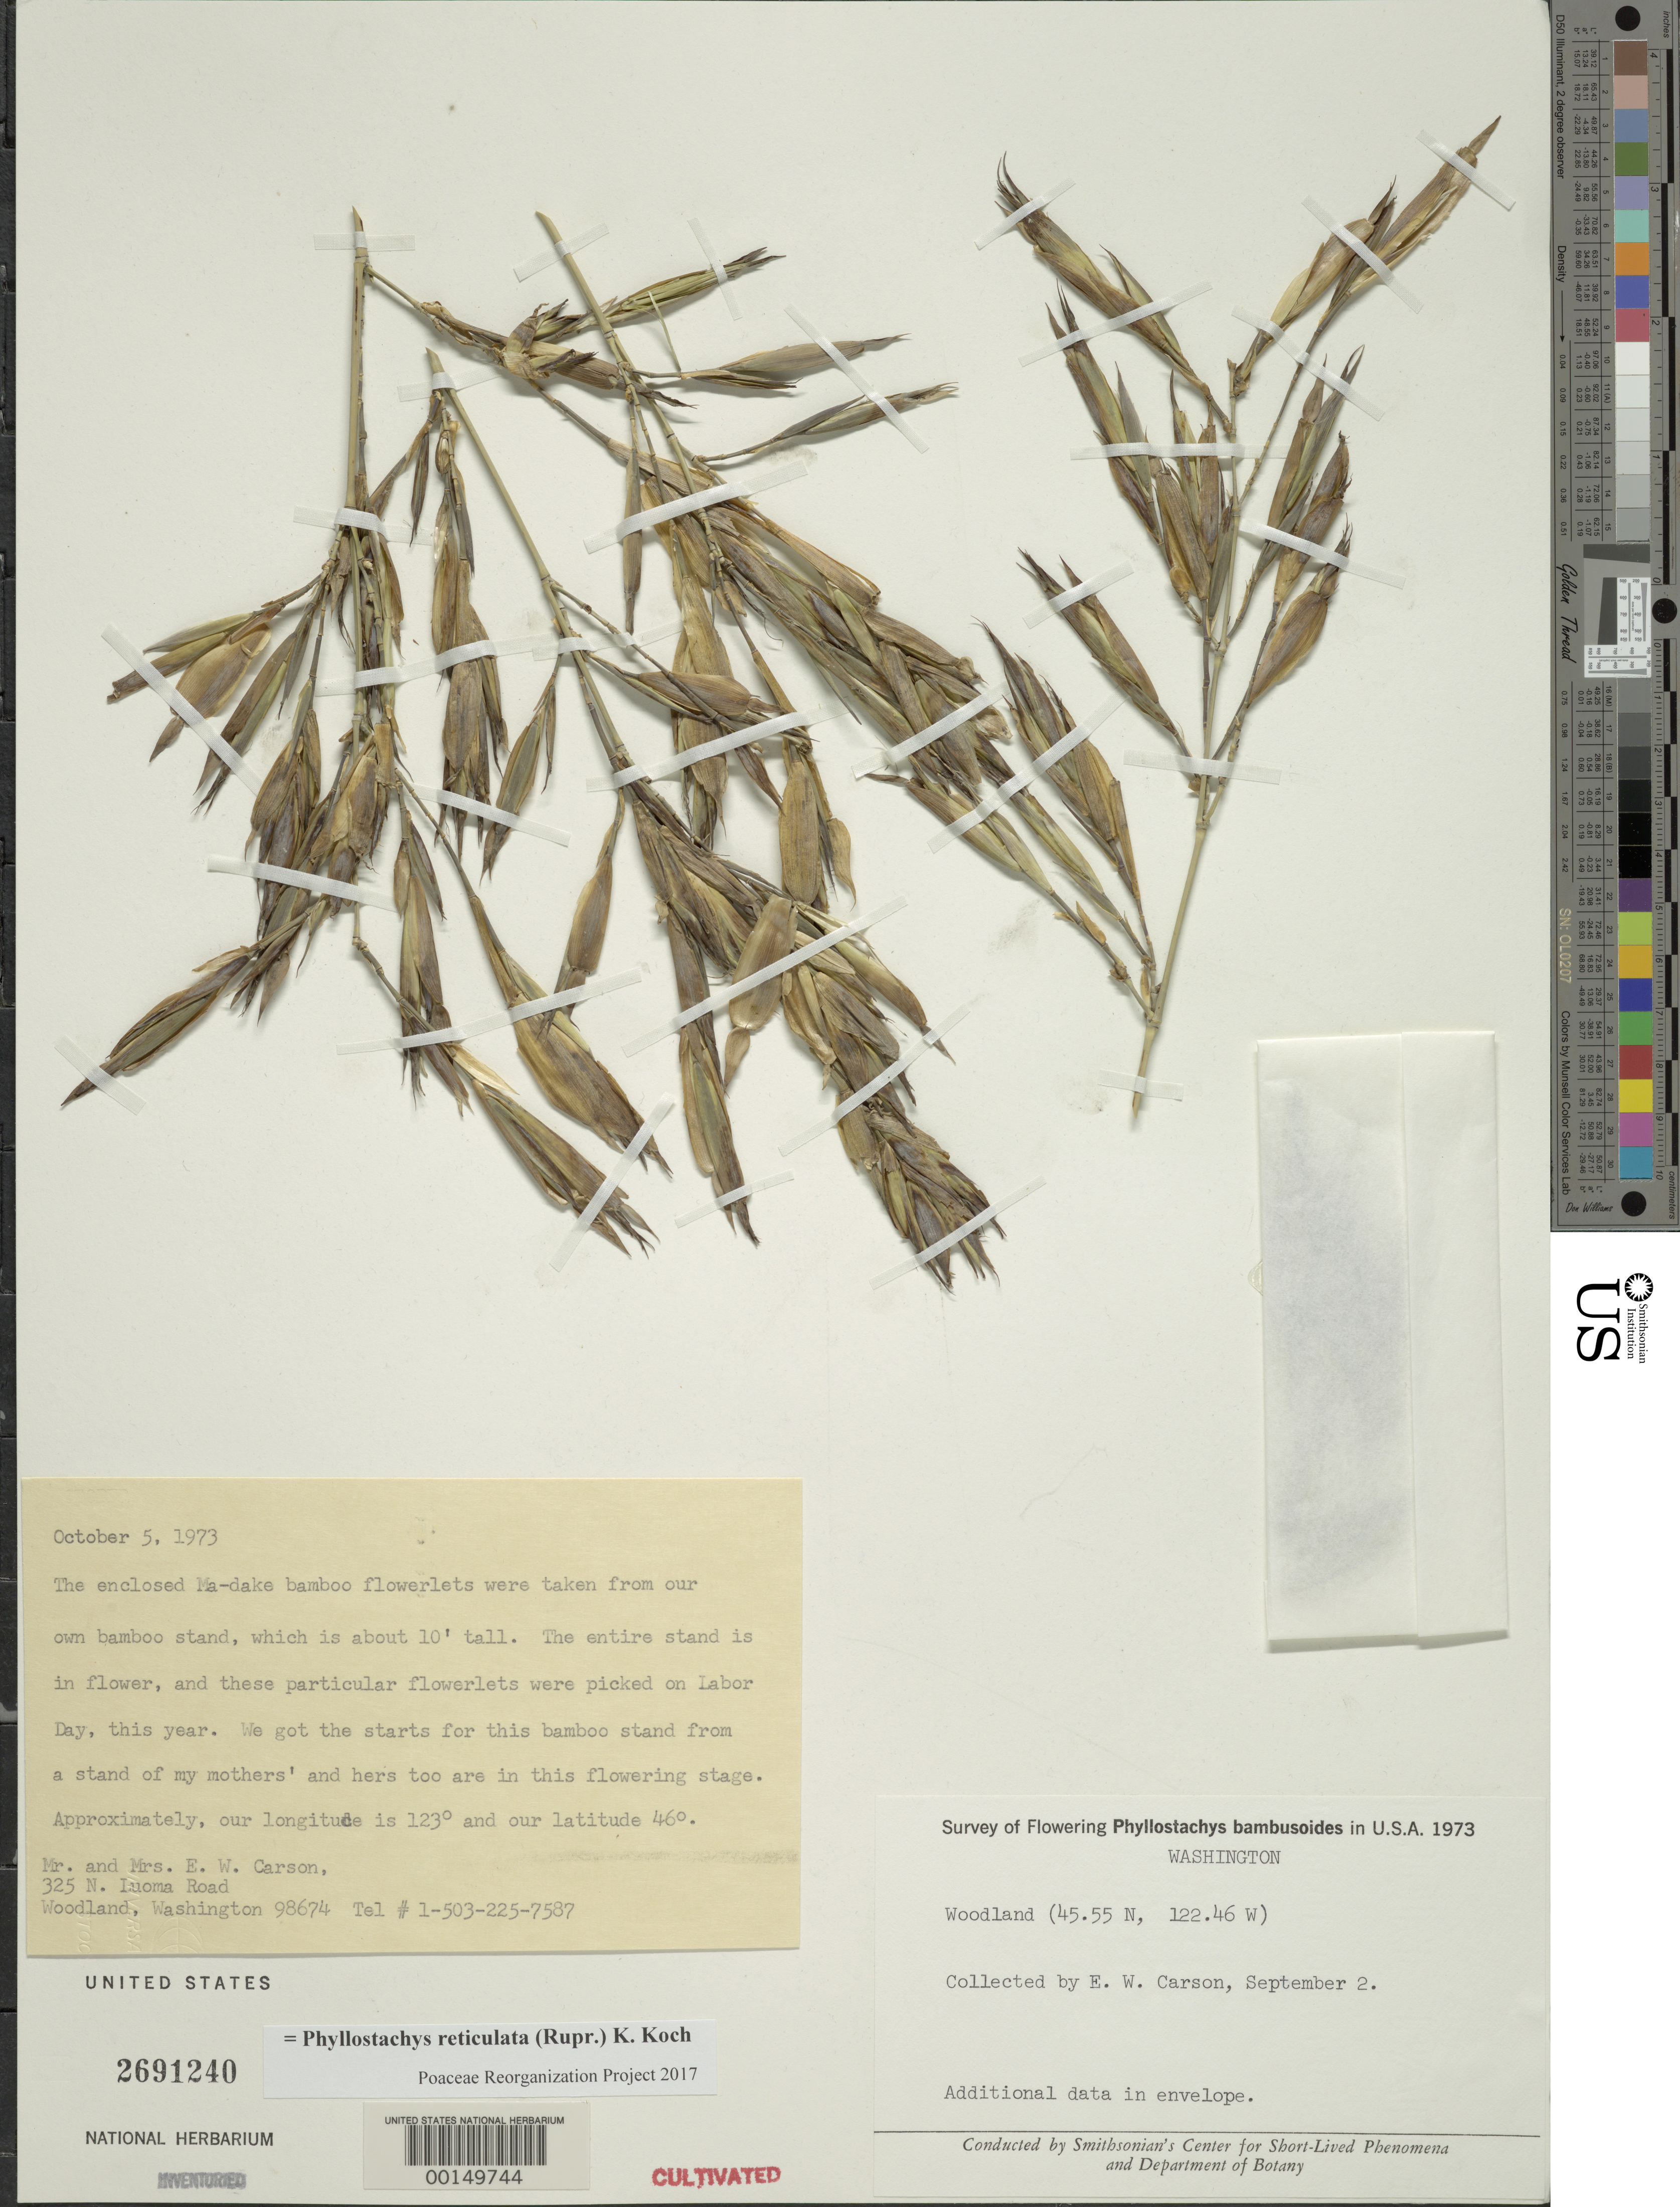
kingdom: Plantae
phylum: Tracheophyta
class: Liliopsida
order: Poales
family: Poaceae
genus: Phyllostachys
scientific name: Phyllostachys reticulata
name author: (Rupr.) K. Koch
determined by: Poaceae Reorganization Project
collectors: E. Carson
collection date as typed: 05 Oct 1973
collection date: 1973-10-05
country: United States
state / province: Washington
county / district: Cowlitz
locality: Woodland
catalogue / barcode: US 2691240